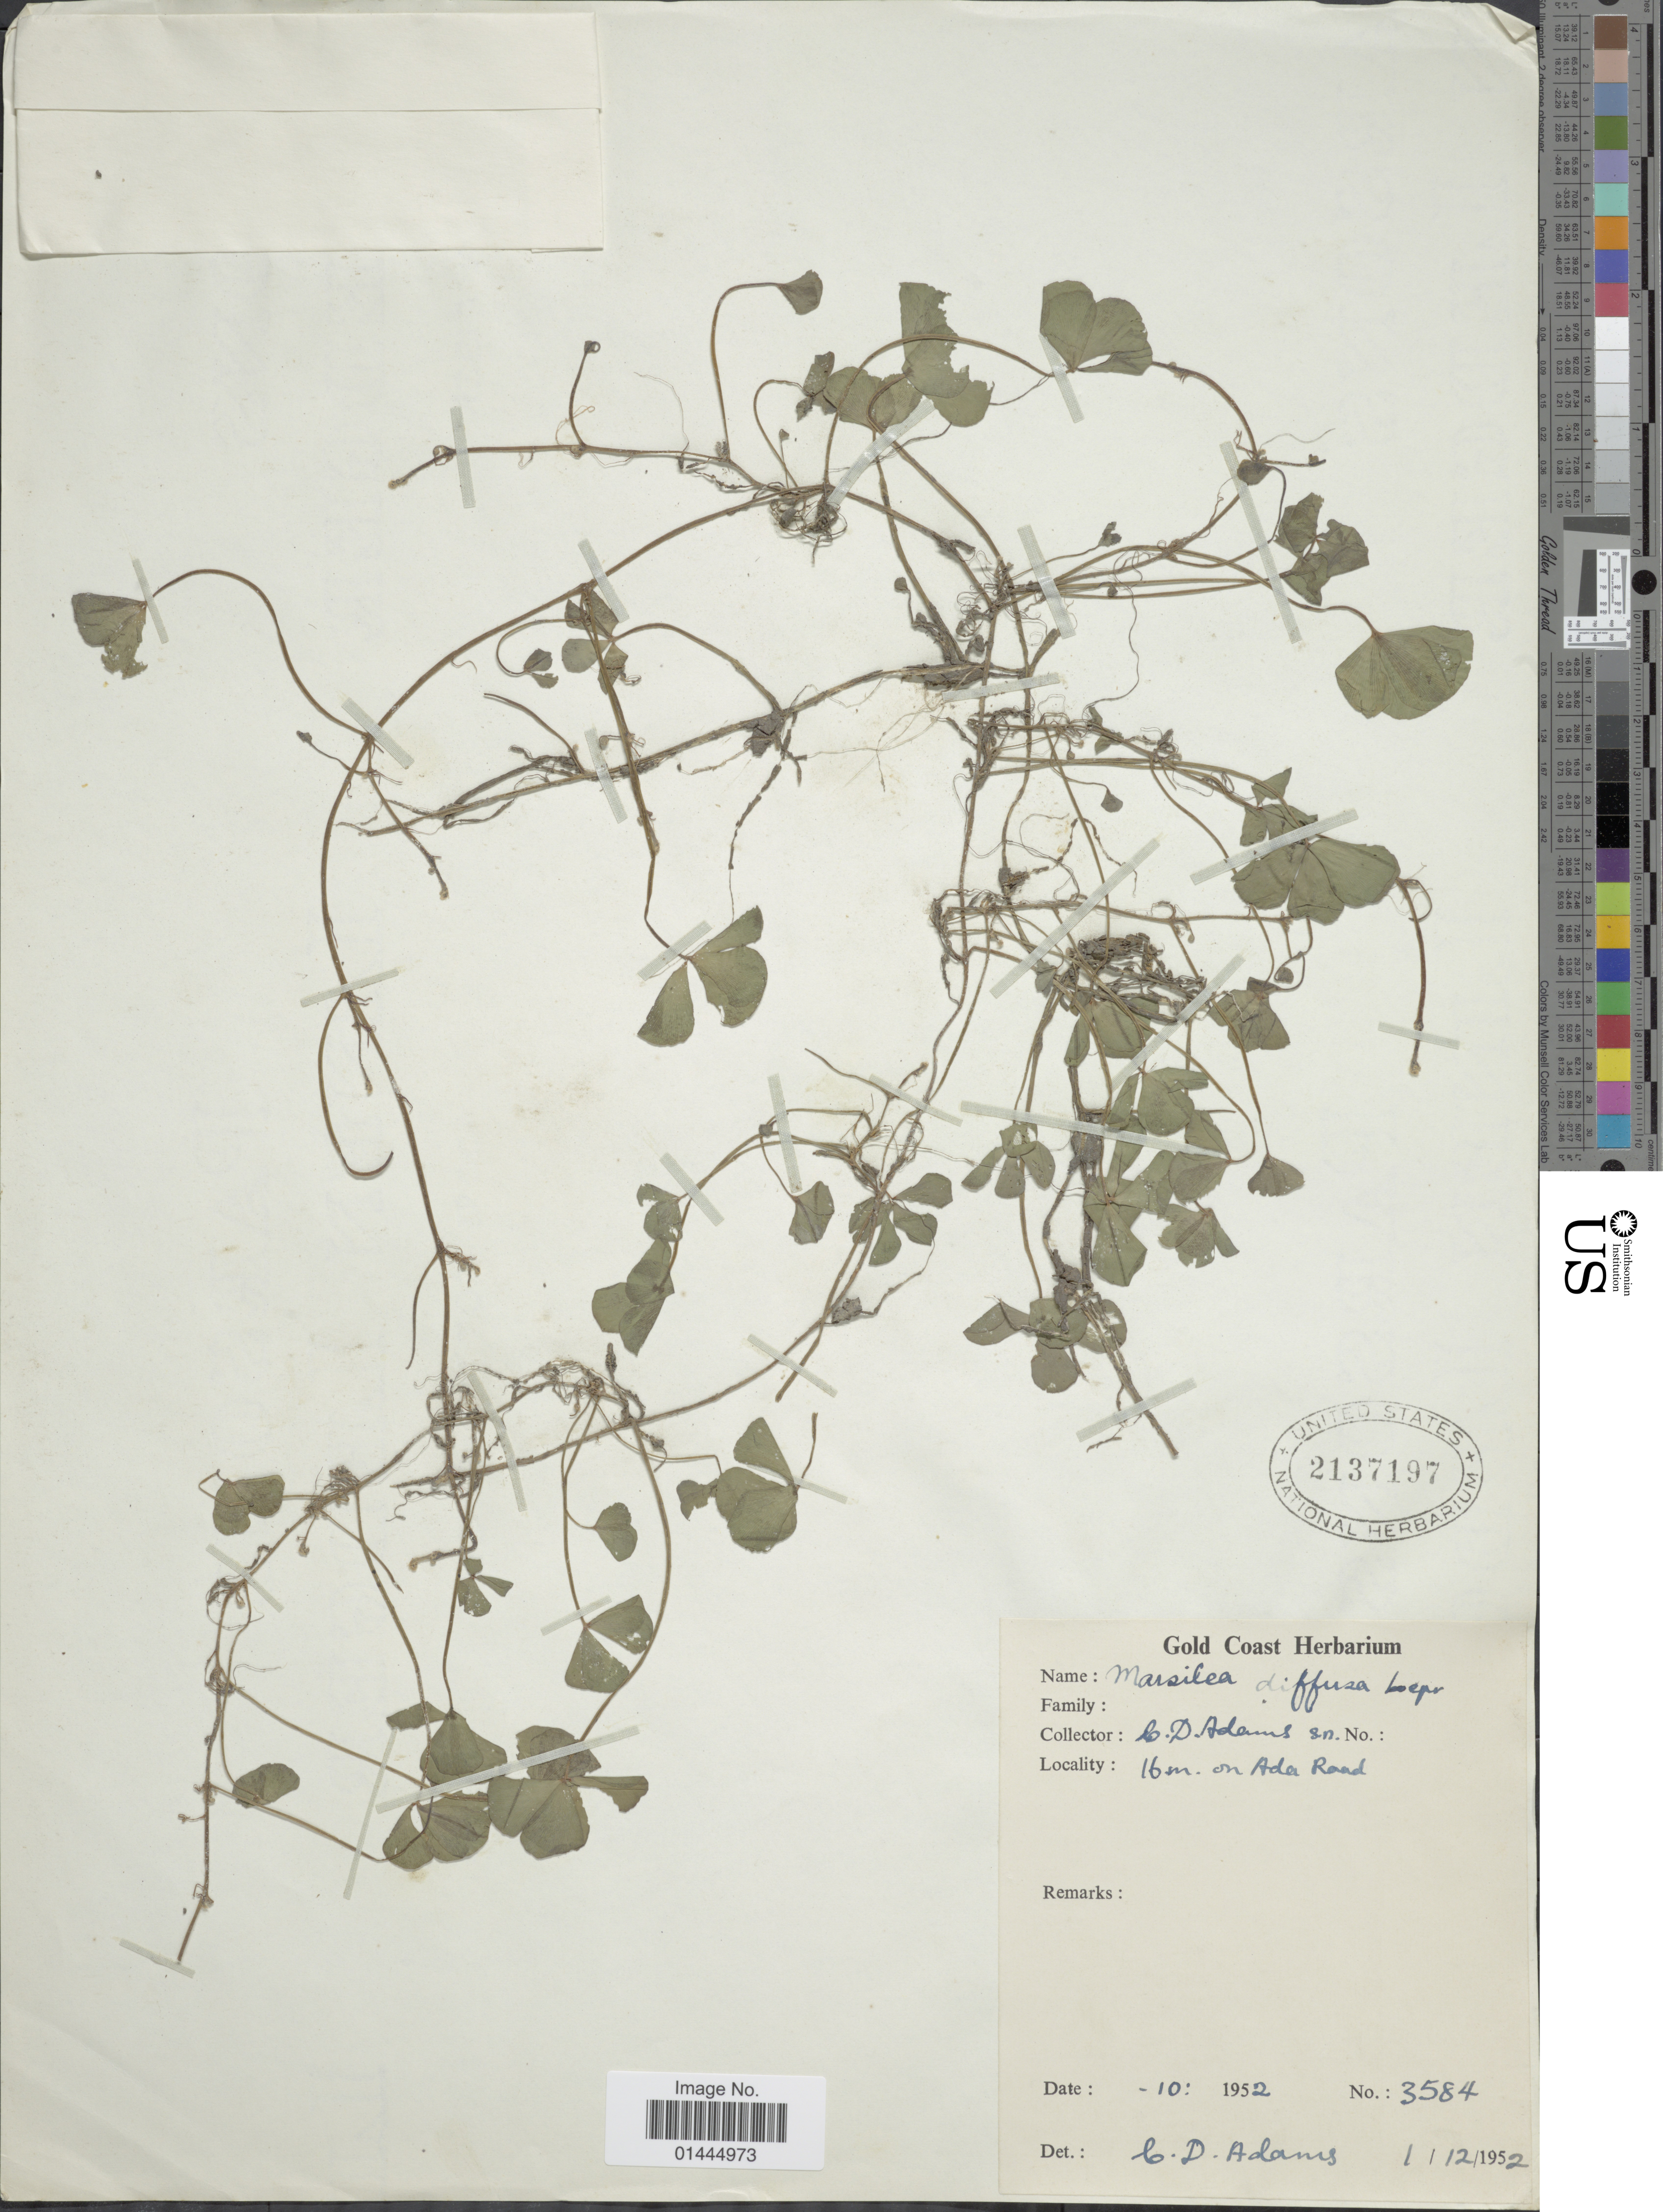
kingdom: Plantae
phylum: Tracheophyta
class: Polypodiopsida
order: Salviniales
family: Marsileaceae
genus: Marsilea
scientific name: Marsilea diffusa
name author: Lepr. ex A. Braun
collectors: C. D. Adams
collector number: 3584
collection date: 1952-10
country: Ghana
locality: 16 m. on Ada Road.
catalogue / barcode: US 2137197